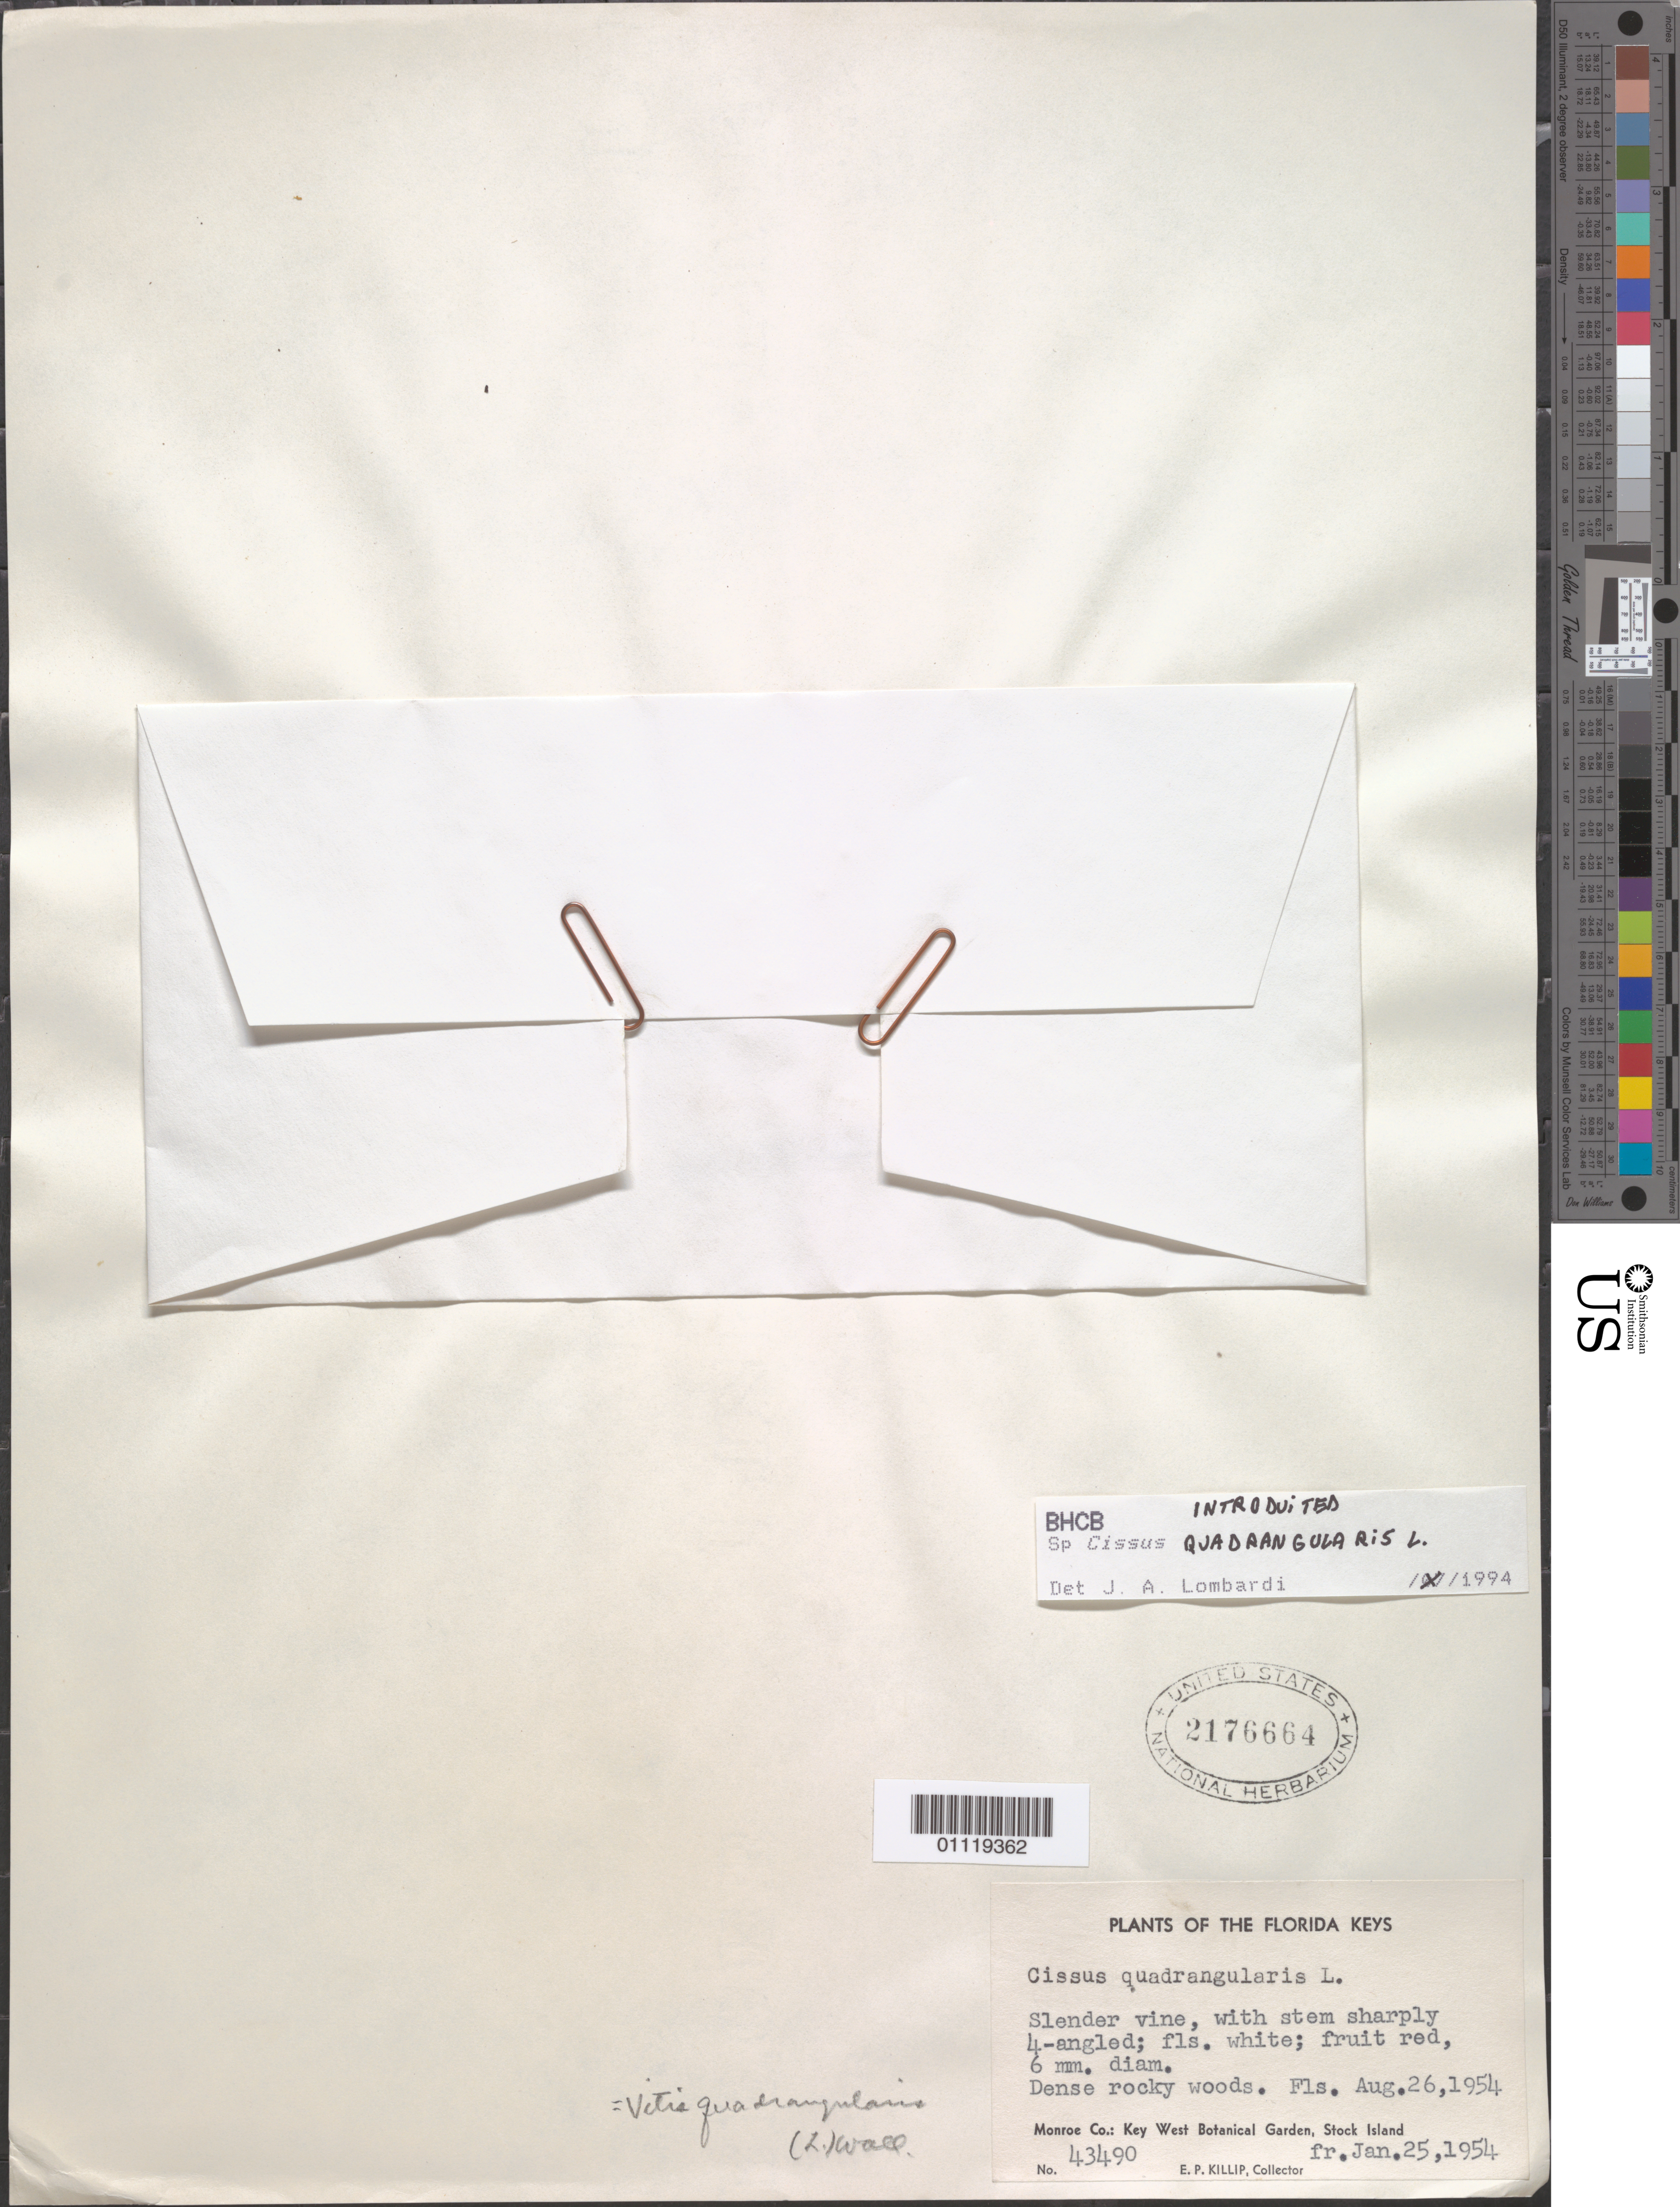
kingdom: Plantae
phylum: Tracheophyta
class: Magnoliopsida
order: Vitales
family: Vitaceae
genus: Cissus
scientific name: Cissus quadrangularis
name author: L.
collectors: E. P. Killip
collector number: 43490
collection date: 1954-01-25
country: United States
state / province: Florida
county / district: Monroe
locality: Key West Botanical Garden, Stock Island.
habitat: Dense rocky woods. Slender vine.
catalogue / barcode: US 2176664